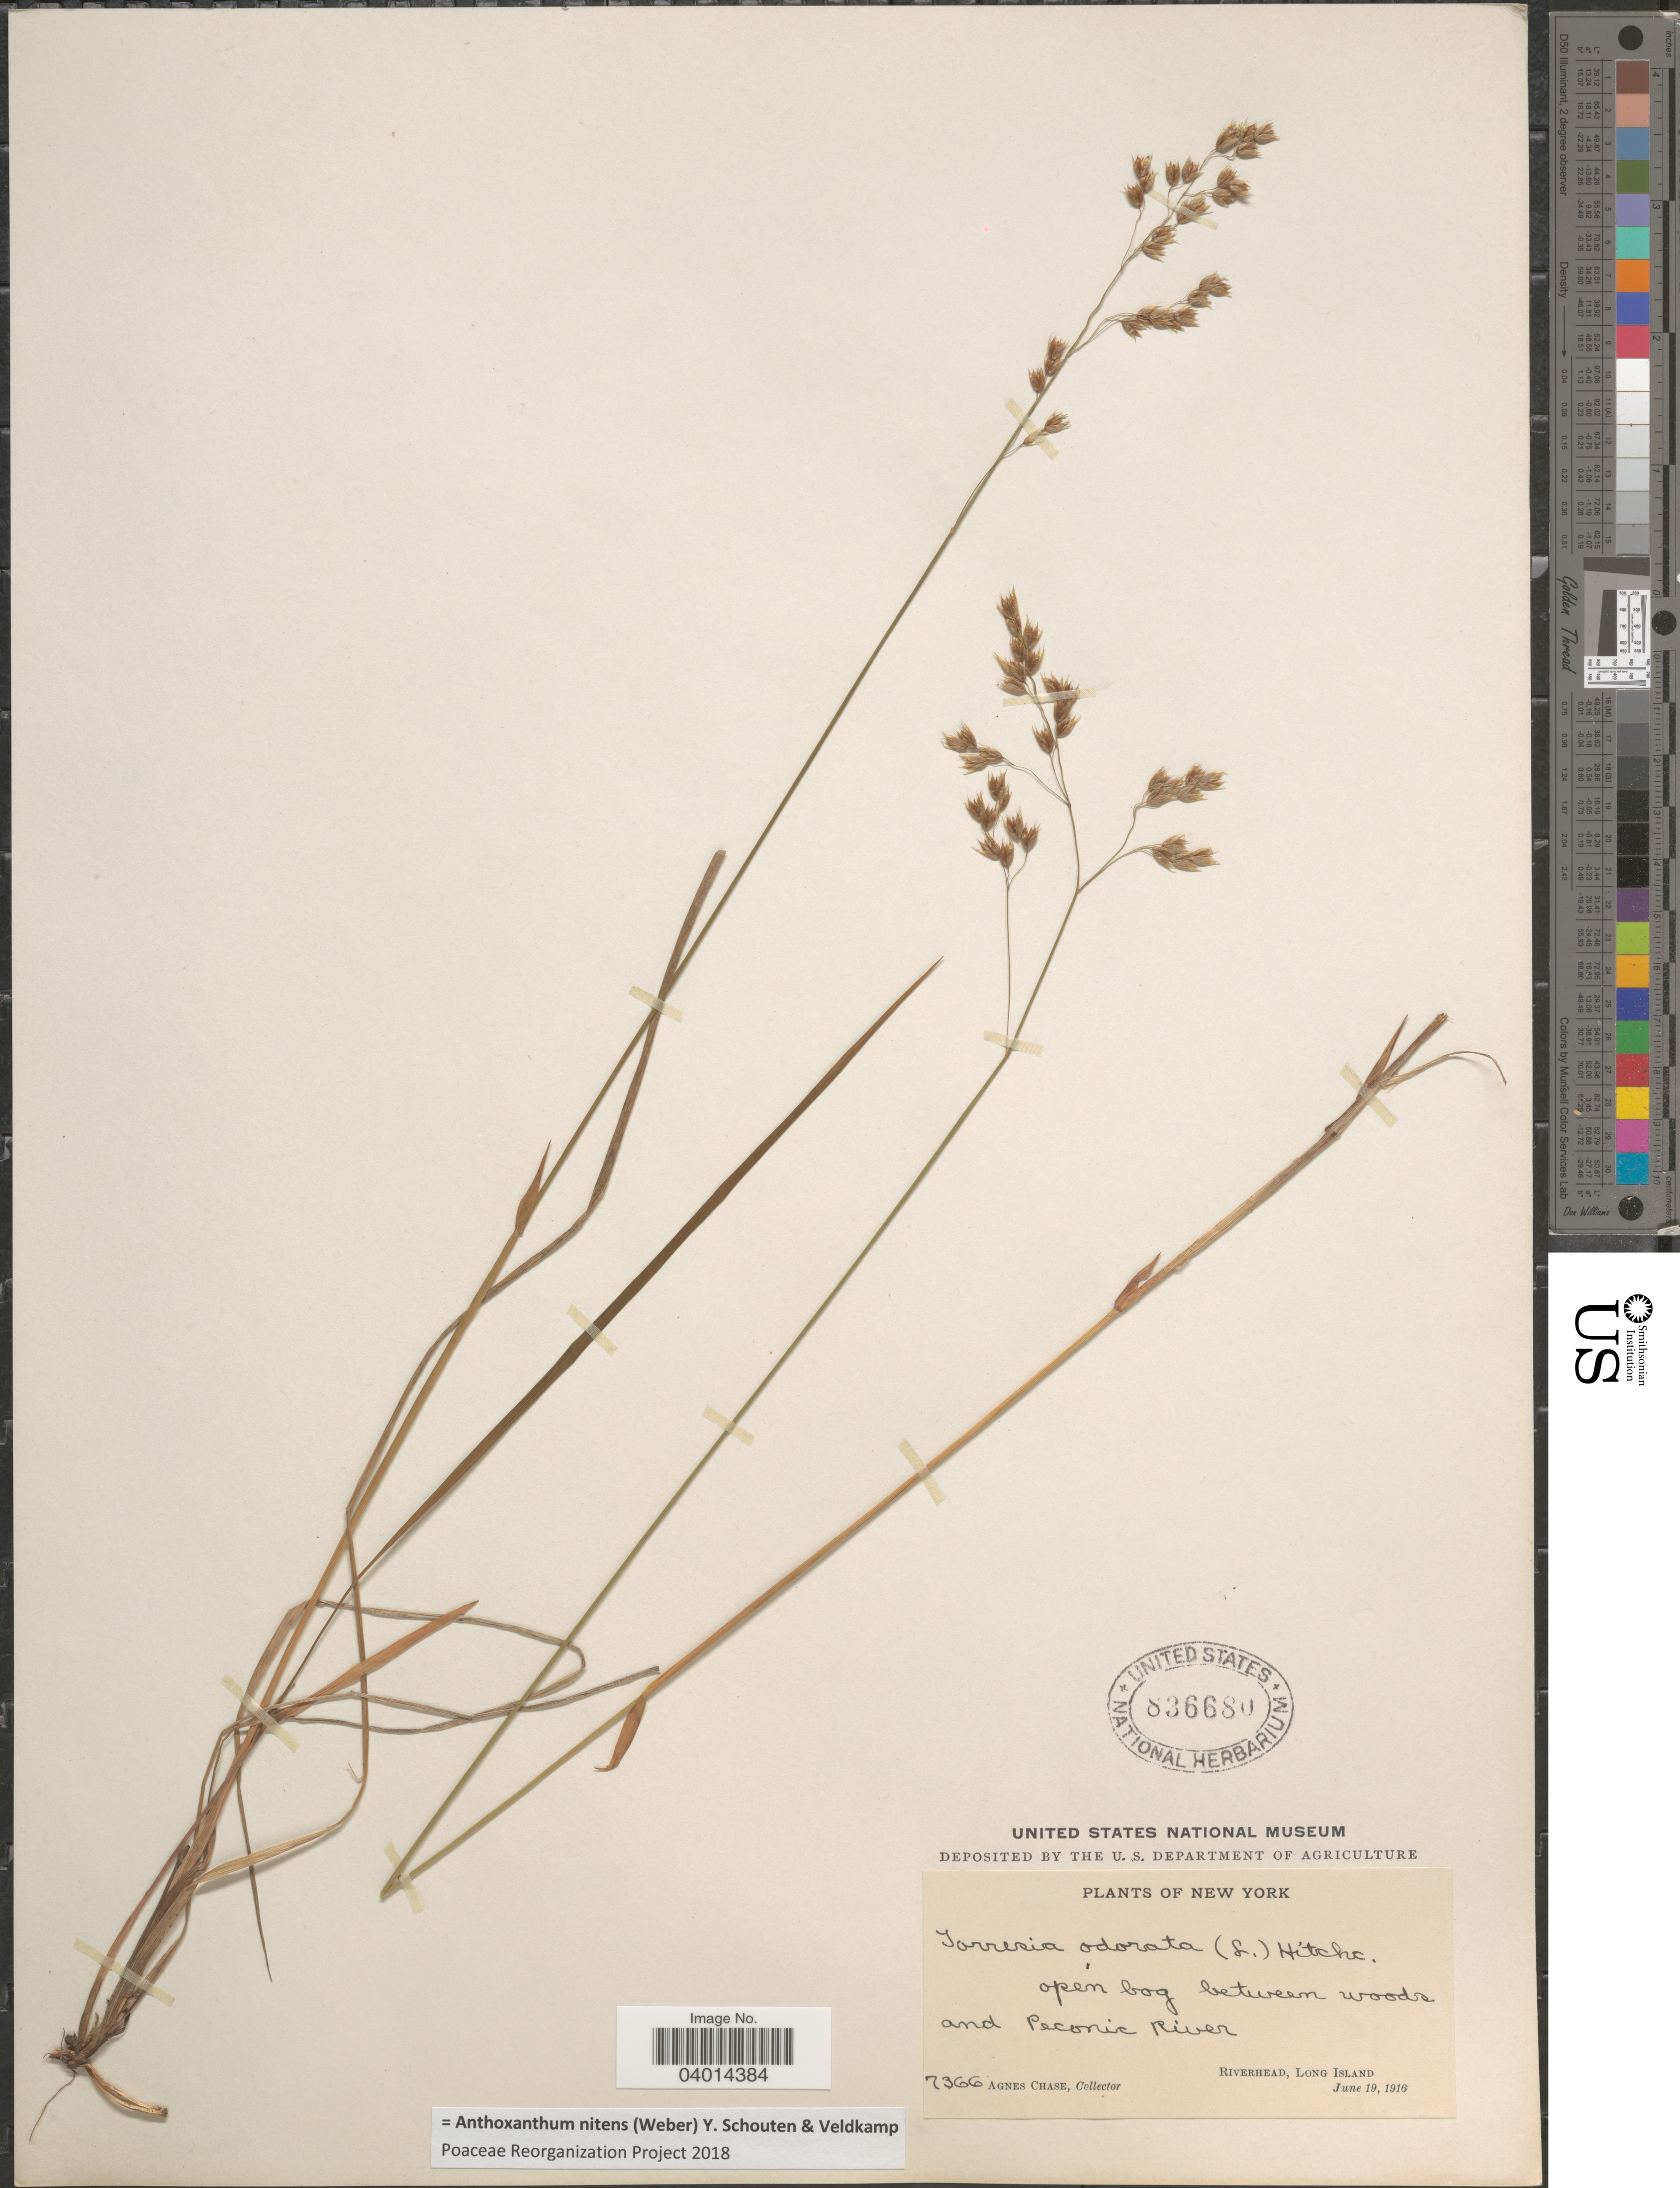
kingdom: Plantae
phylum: Tracheophyta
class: Liliopsida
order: Poales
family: Poaceae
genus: Anthoxanthum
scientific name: Anthoxanthum nitens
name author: (G.H. Weber) R.T.A. Schouten & Veldkamp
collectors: A. Chase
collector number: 7366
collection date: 1916-06-19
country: United States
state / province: New York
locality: Between woods and Peconic River. Riverhead, Long Island.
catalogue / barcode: US 836680